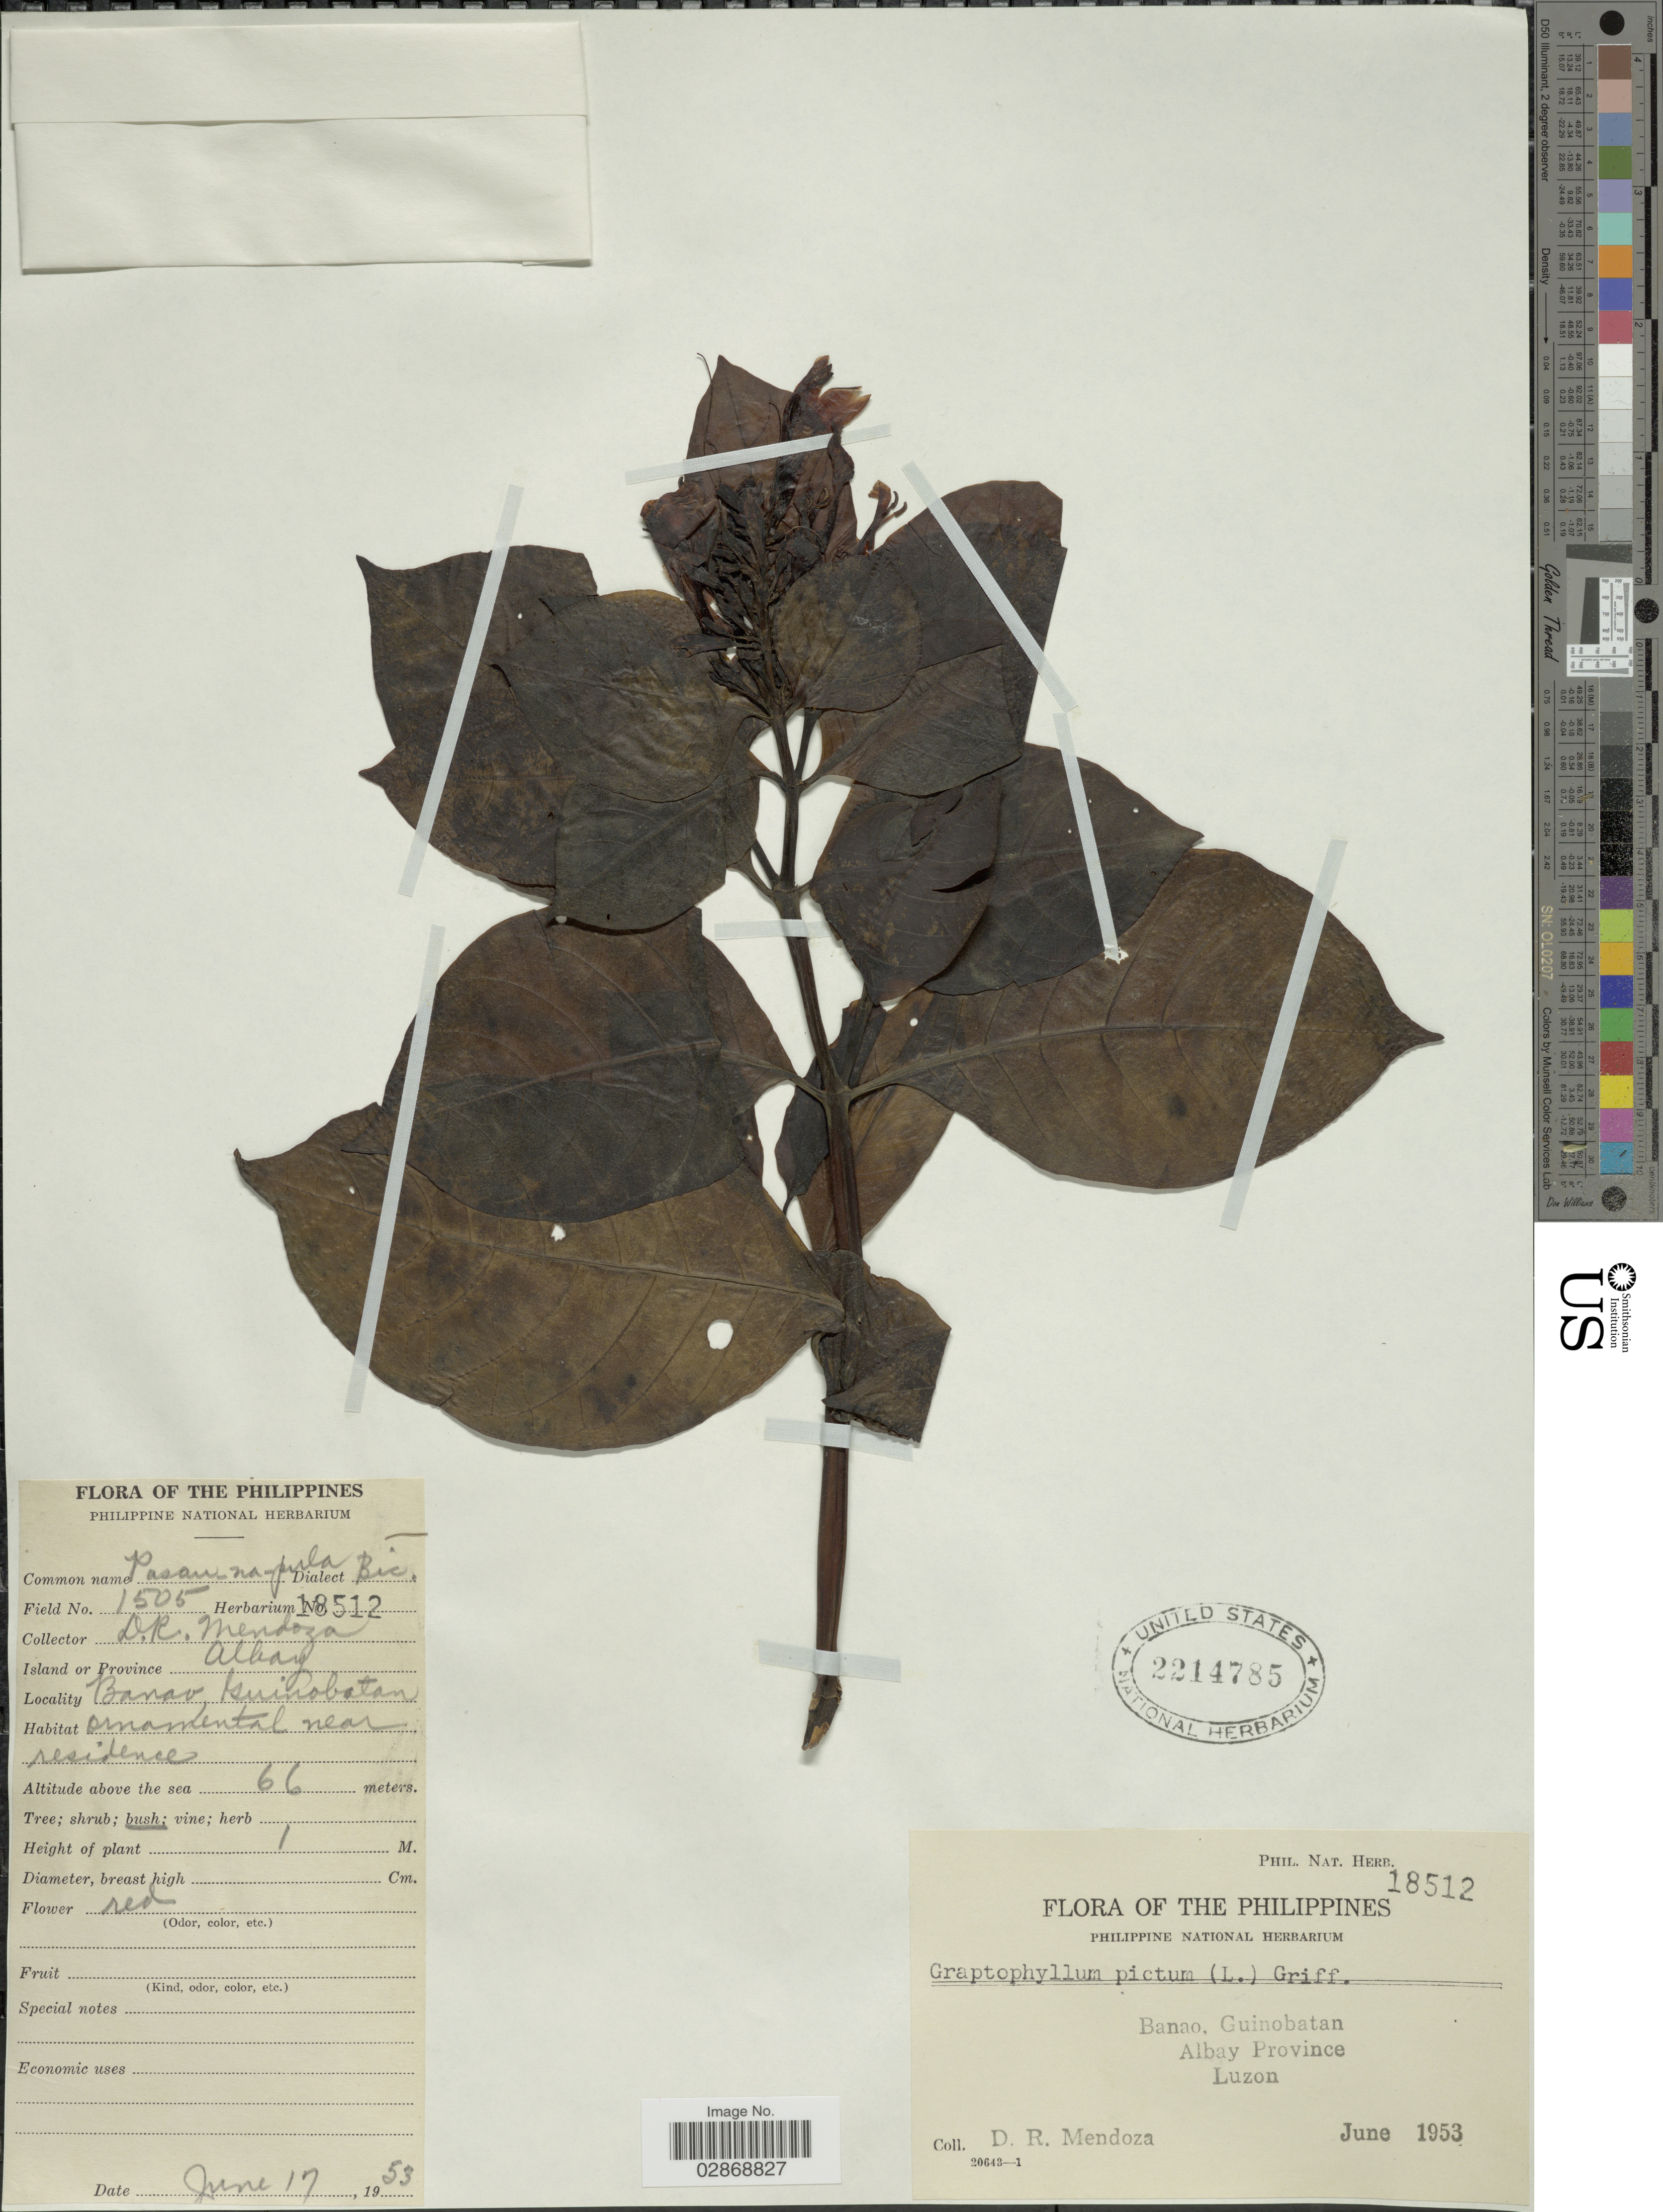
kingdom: Plantae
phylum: Tracheophyta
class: Magnoliopsida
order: Lamiales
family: Acanthaceae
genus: Graptophyllum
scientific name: Graptophyllum pictum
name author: (L.) Griff.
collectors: D. Mendoza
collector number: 1505/18512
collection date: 1953-06-17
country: Philippines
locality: Banao, Guinobatan. Albay Province. Luzon.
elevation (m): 66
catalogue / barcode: US 2214785